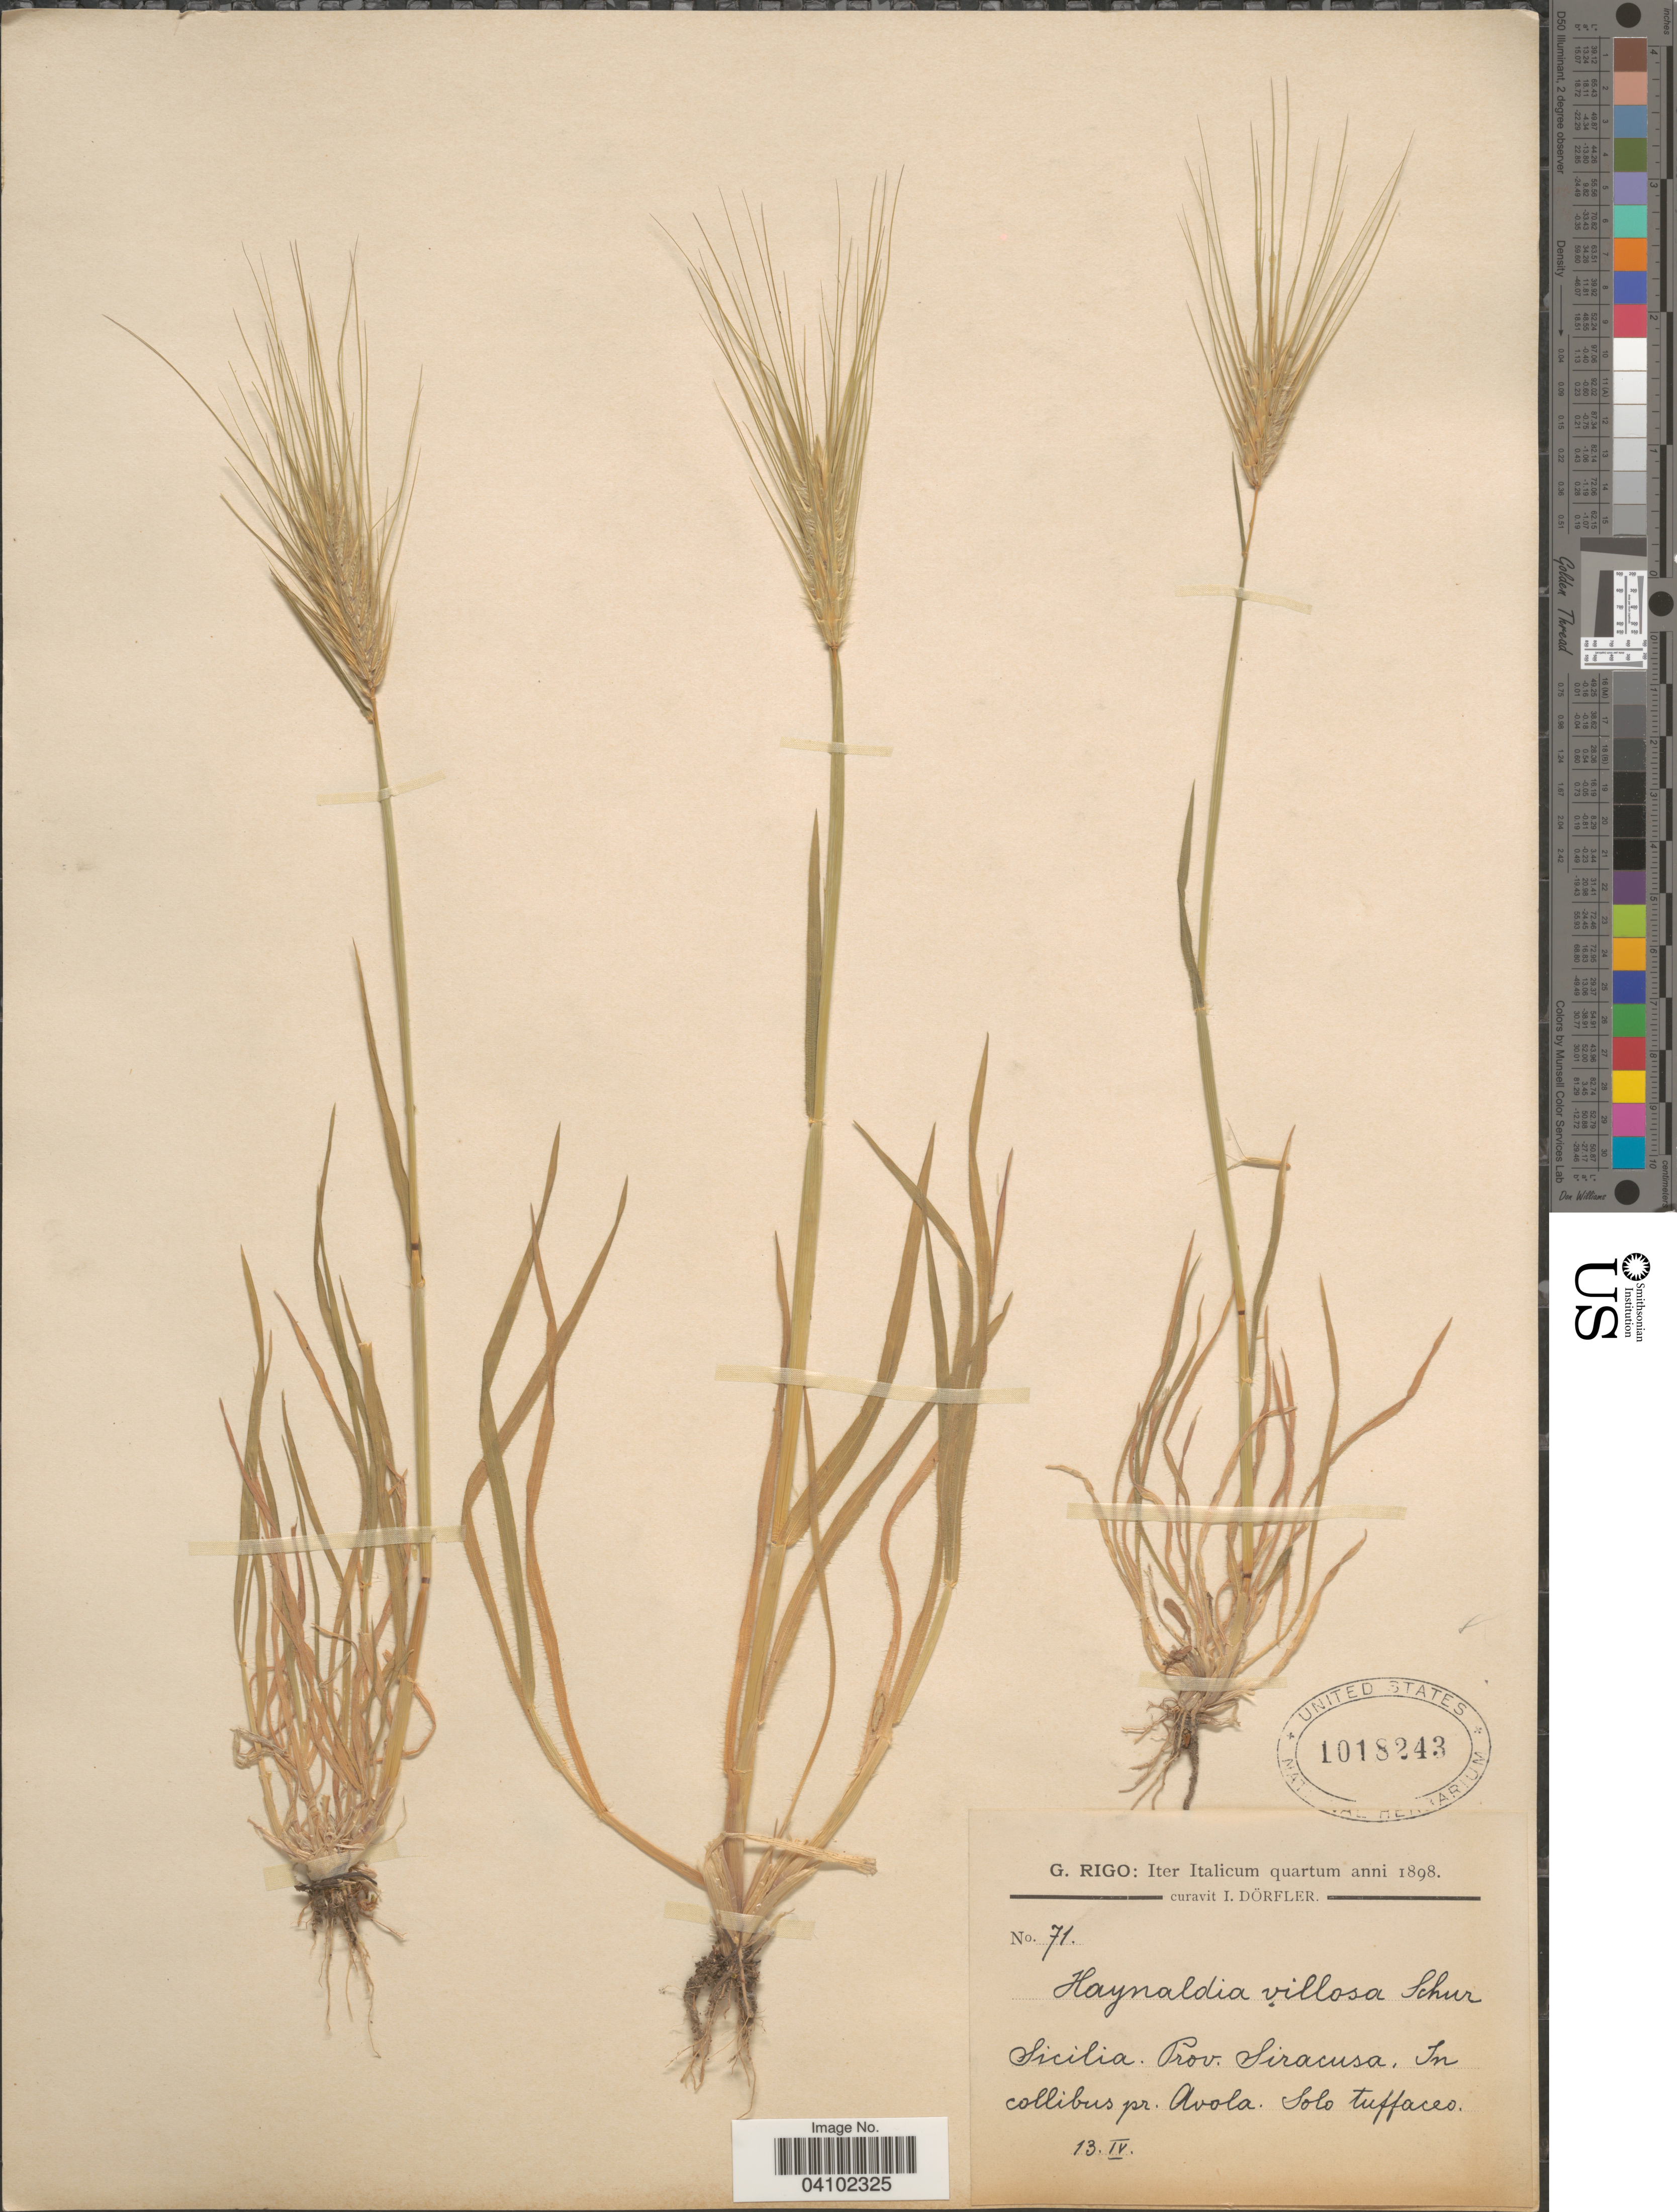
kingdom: Plantae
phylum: Tracheophyta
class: Liliopsida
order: Poales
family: Poaceae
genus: Dasypyrum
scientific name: Dasypyrum villosum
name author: (L.) Candargy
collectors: G. Rigo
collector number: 71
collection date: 1898-04-13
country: Italy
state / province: Siciliana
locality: Iter Italicum quartum anni 1898. Sicilia. Prov. Siracusa. In collibus pr. Avola.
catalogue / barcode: US 1018243